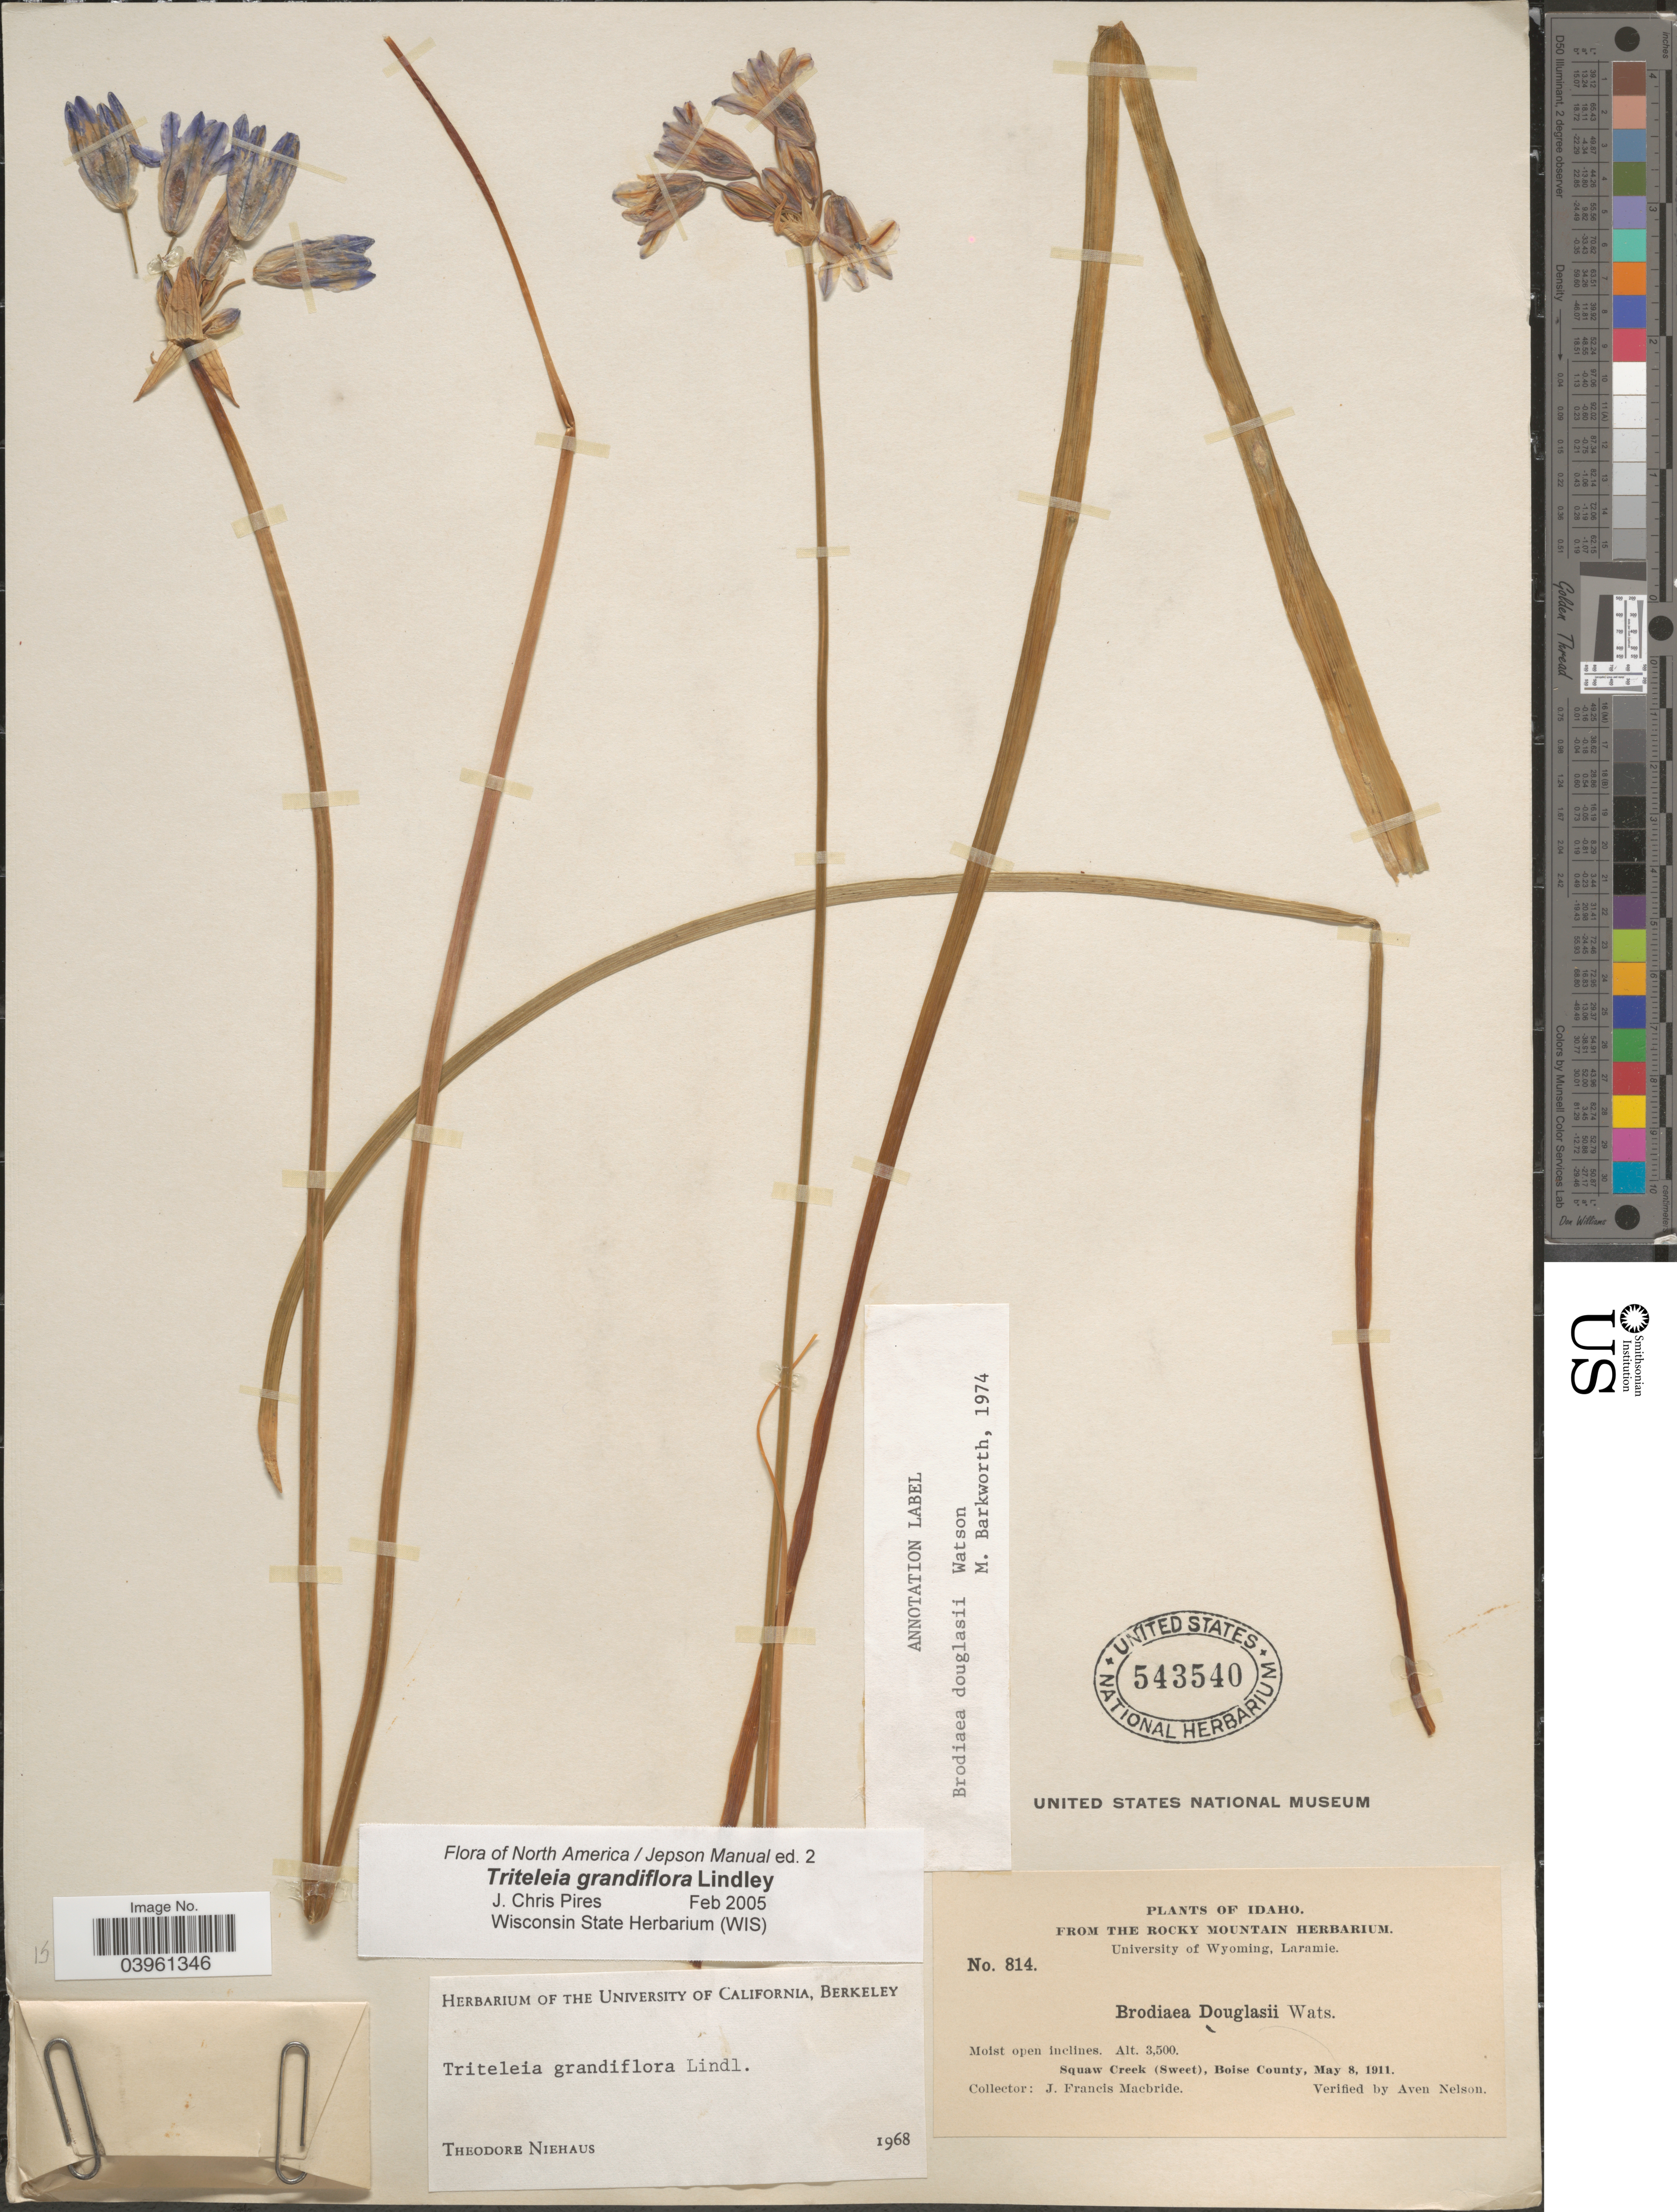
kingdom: Plantae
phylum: Tracheophyta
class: Liliopsida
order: Asparagales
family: Asparagaceae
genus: Triteleia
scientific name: Triteleia grandiflora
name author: Lindl.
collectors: J. F. Macbride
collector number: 814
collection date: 1911-05-08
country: United States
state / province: Idaho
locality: Squaw Creek (Sweet), Boise County.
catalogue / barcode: US 543540